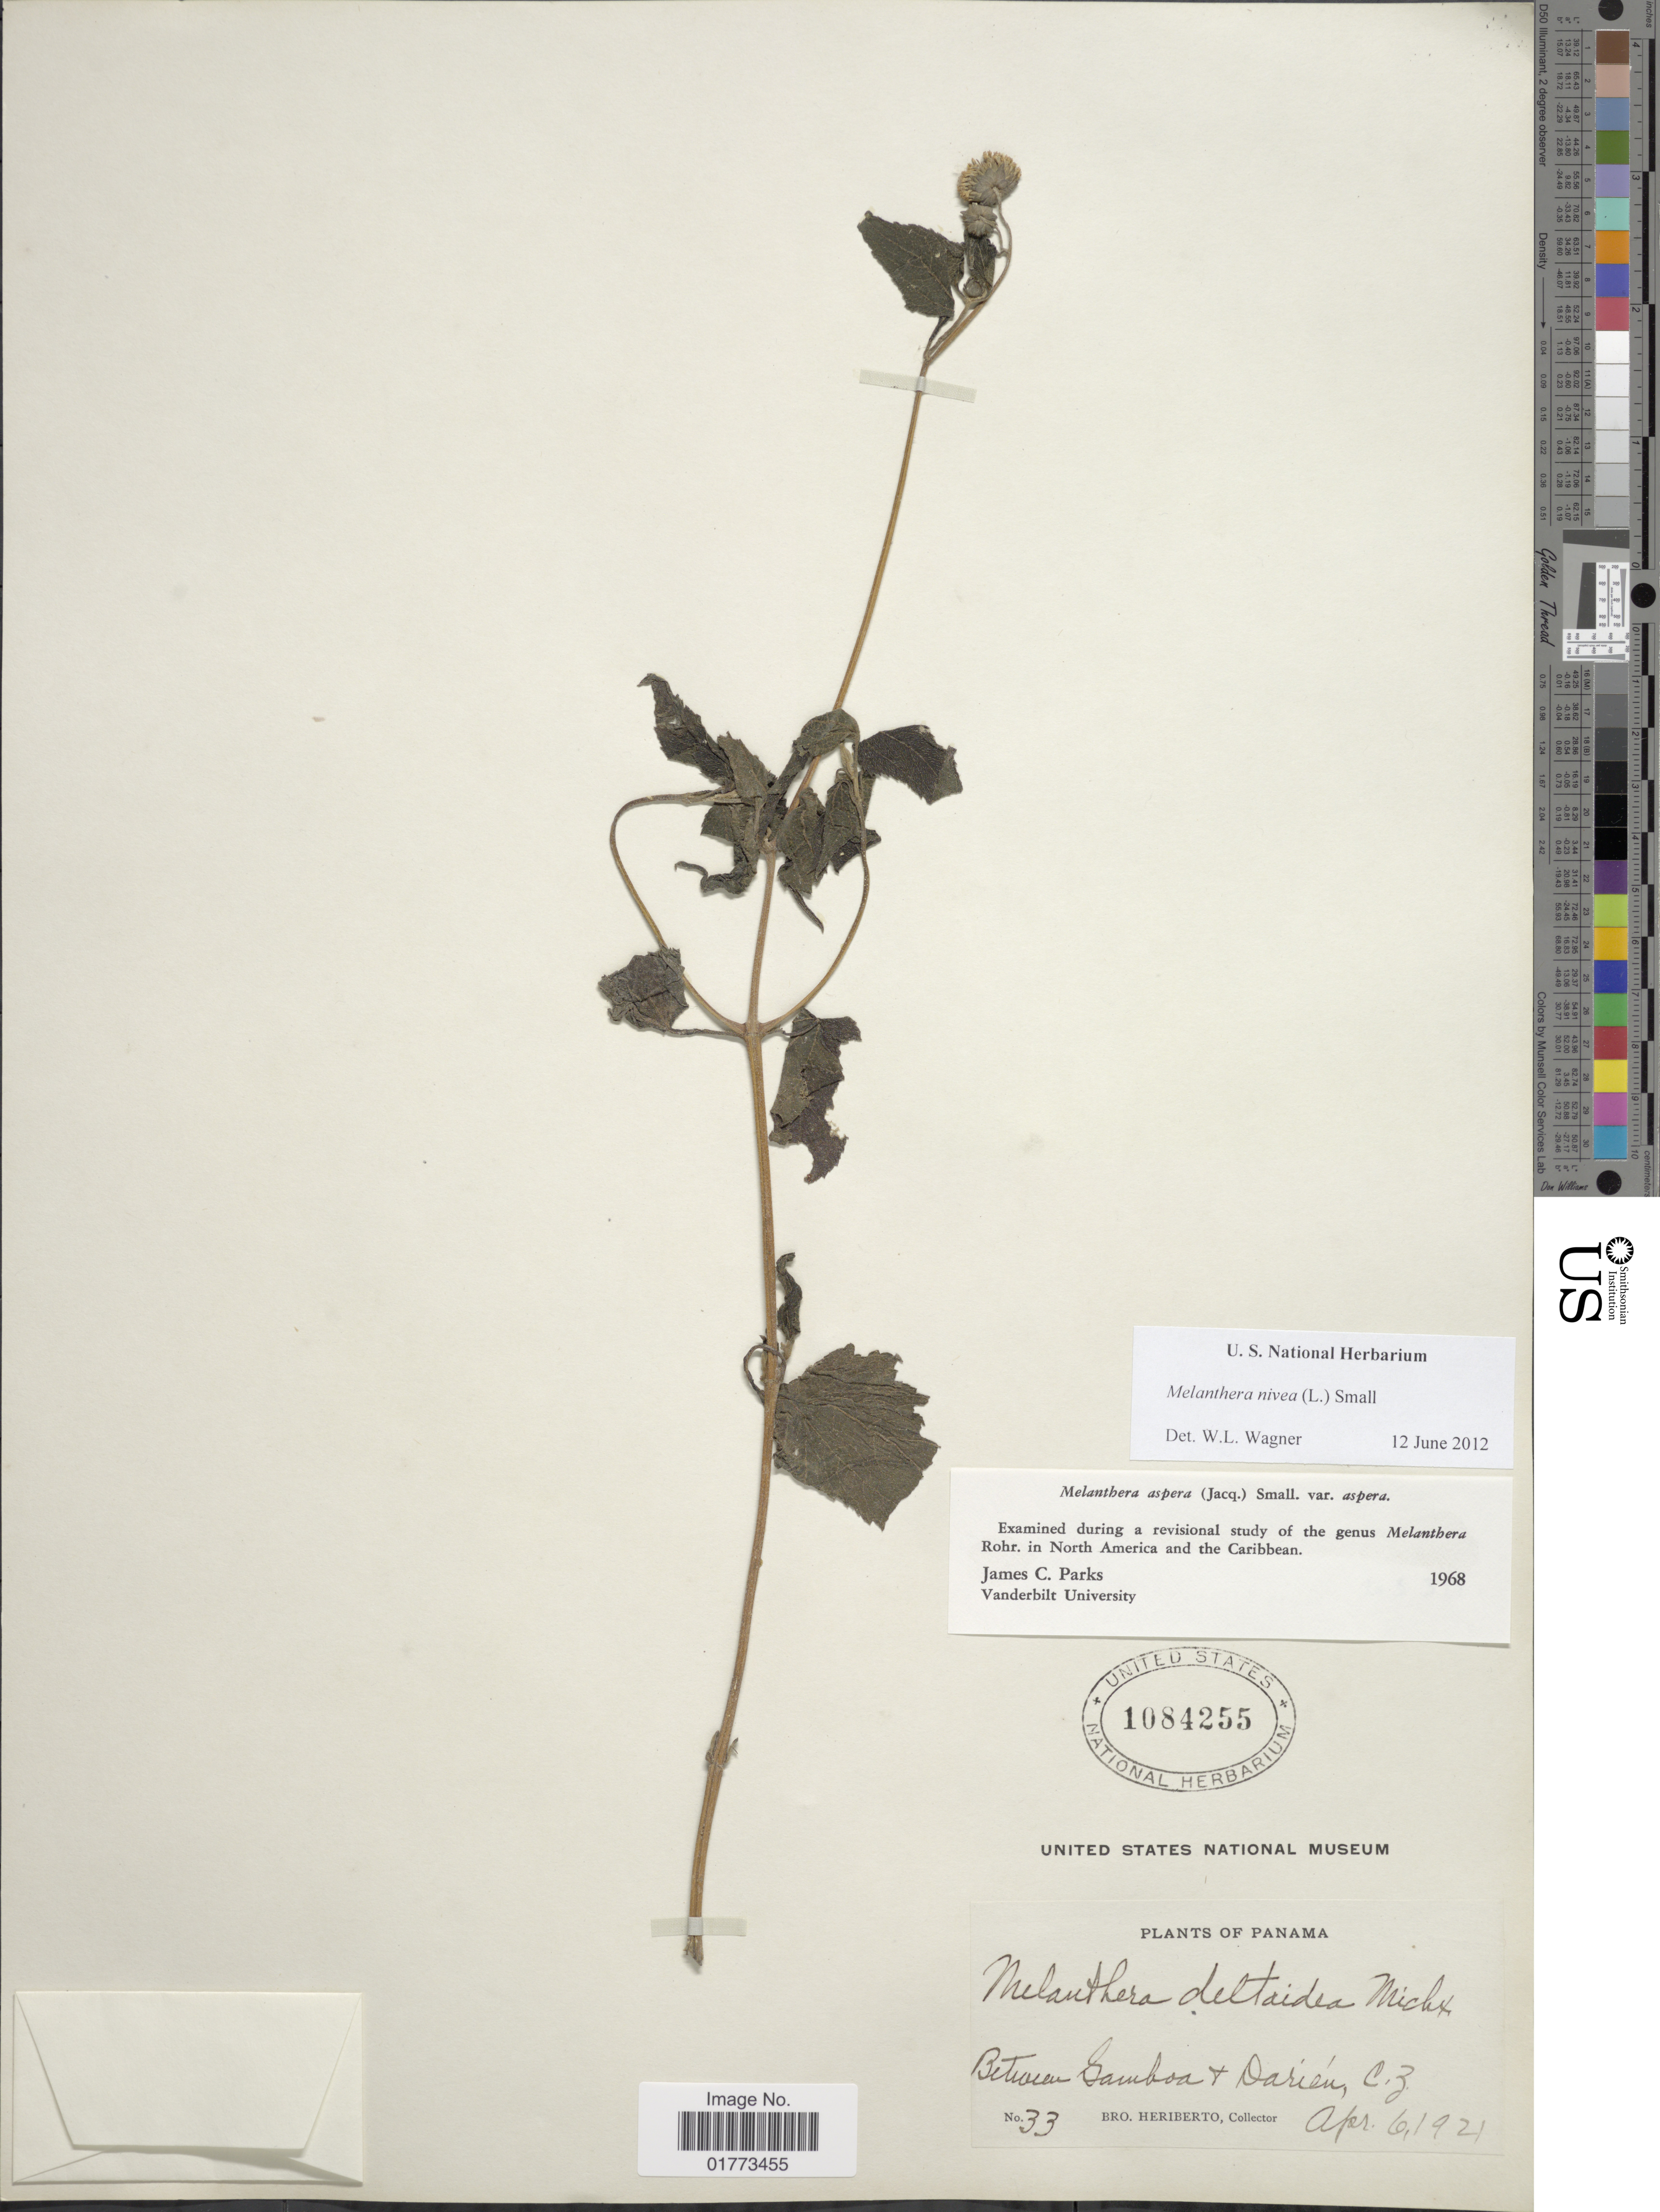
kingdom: Plantae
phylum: Tracheophyta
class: Magnoliopsida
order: Asterales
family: Asteraceae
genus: Melanthera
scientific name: Melanthera nivea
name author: (L.) Small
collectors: B. Heriberto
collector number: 33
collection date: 1921-04-06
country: Panama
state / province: Colón / Panamá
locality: Between Tamboa + Darién, C.Z.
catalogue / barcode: US 1084255